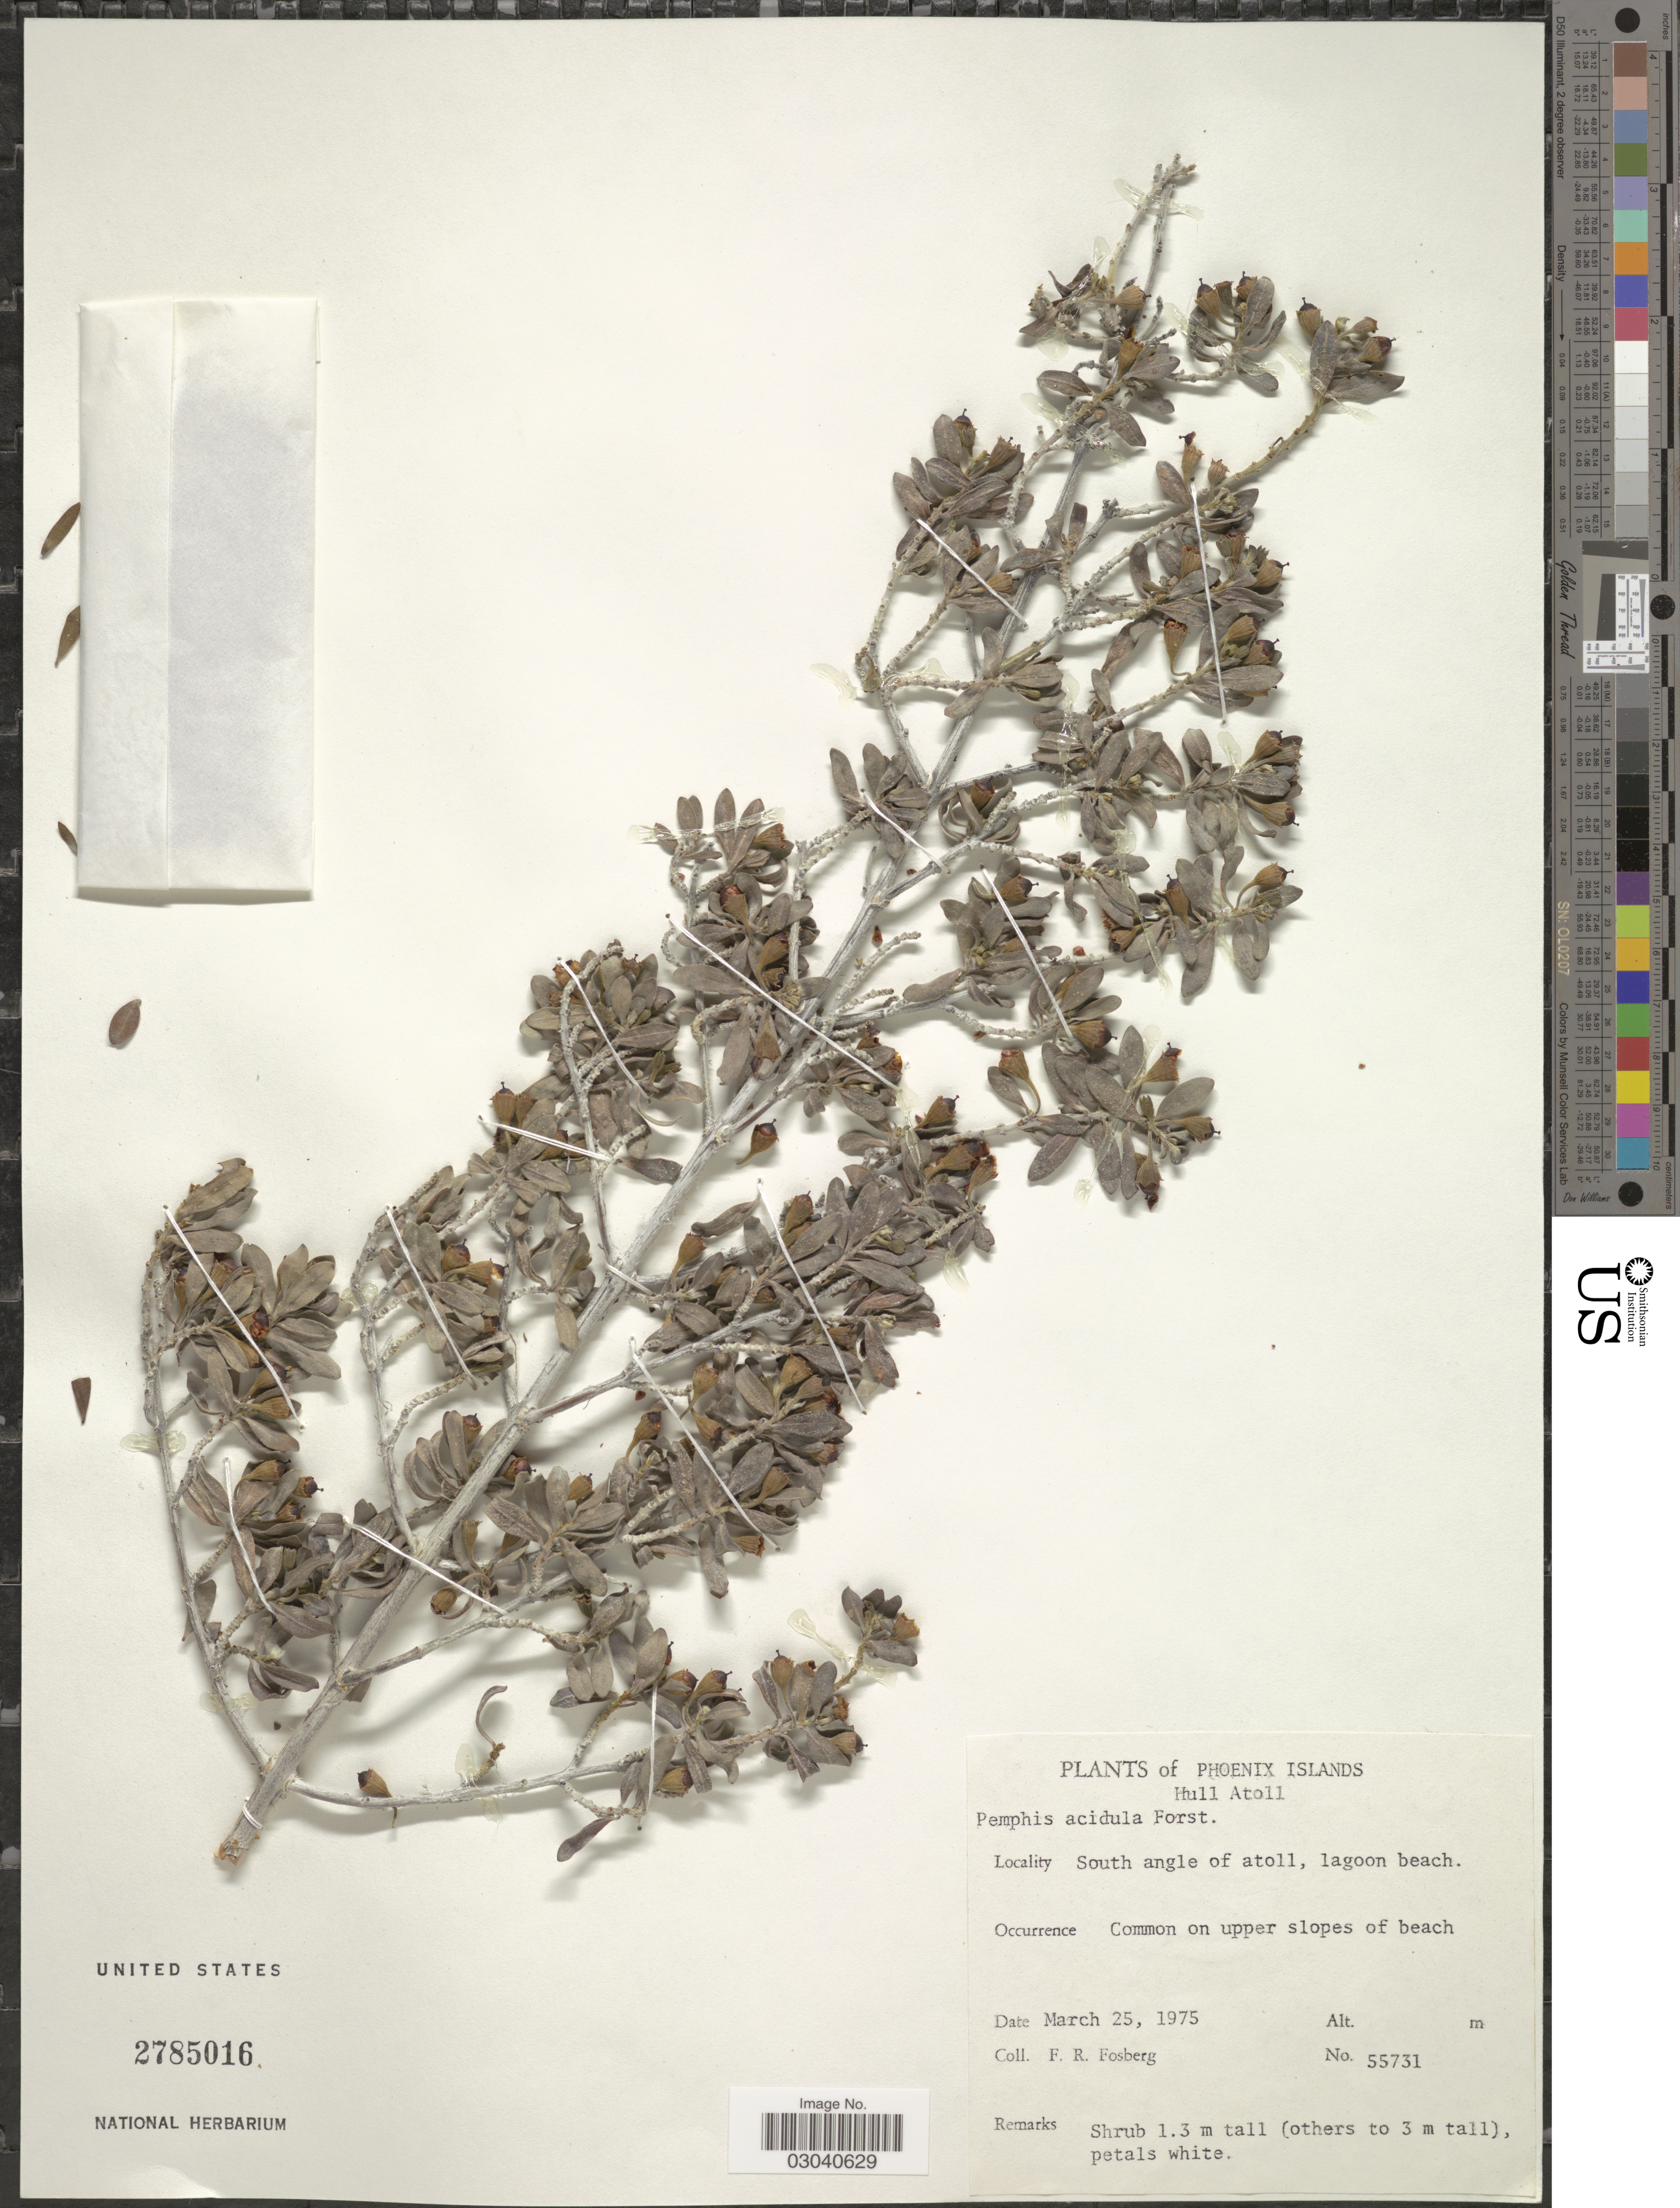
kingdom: Plantae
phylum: Tracheophyta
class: Magnoliopsida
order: Myrtales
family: Lythraceae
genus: Pemphis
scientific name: Pemphis acidula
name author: J.R. Forst. & G. Forst.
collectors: F. R. Fosberg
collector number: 55731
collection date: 1975-03-25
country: Kiribati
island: Orona [Hull] Atoll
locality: Phoenix Islands. Hull Atoll. South angle of atoll, lagoon beach.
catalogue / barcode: US 2785016